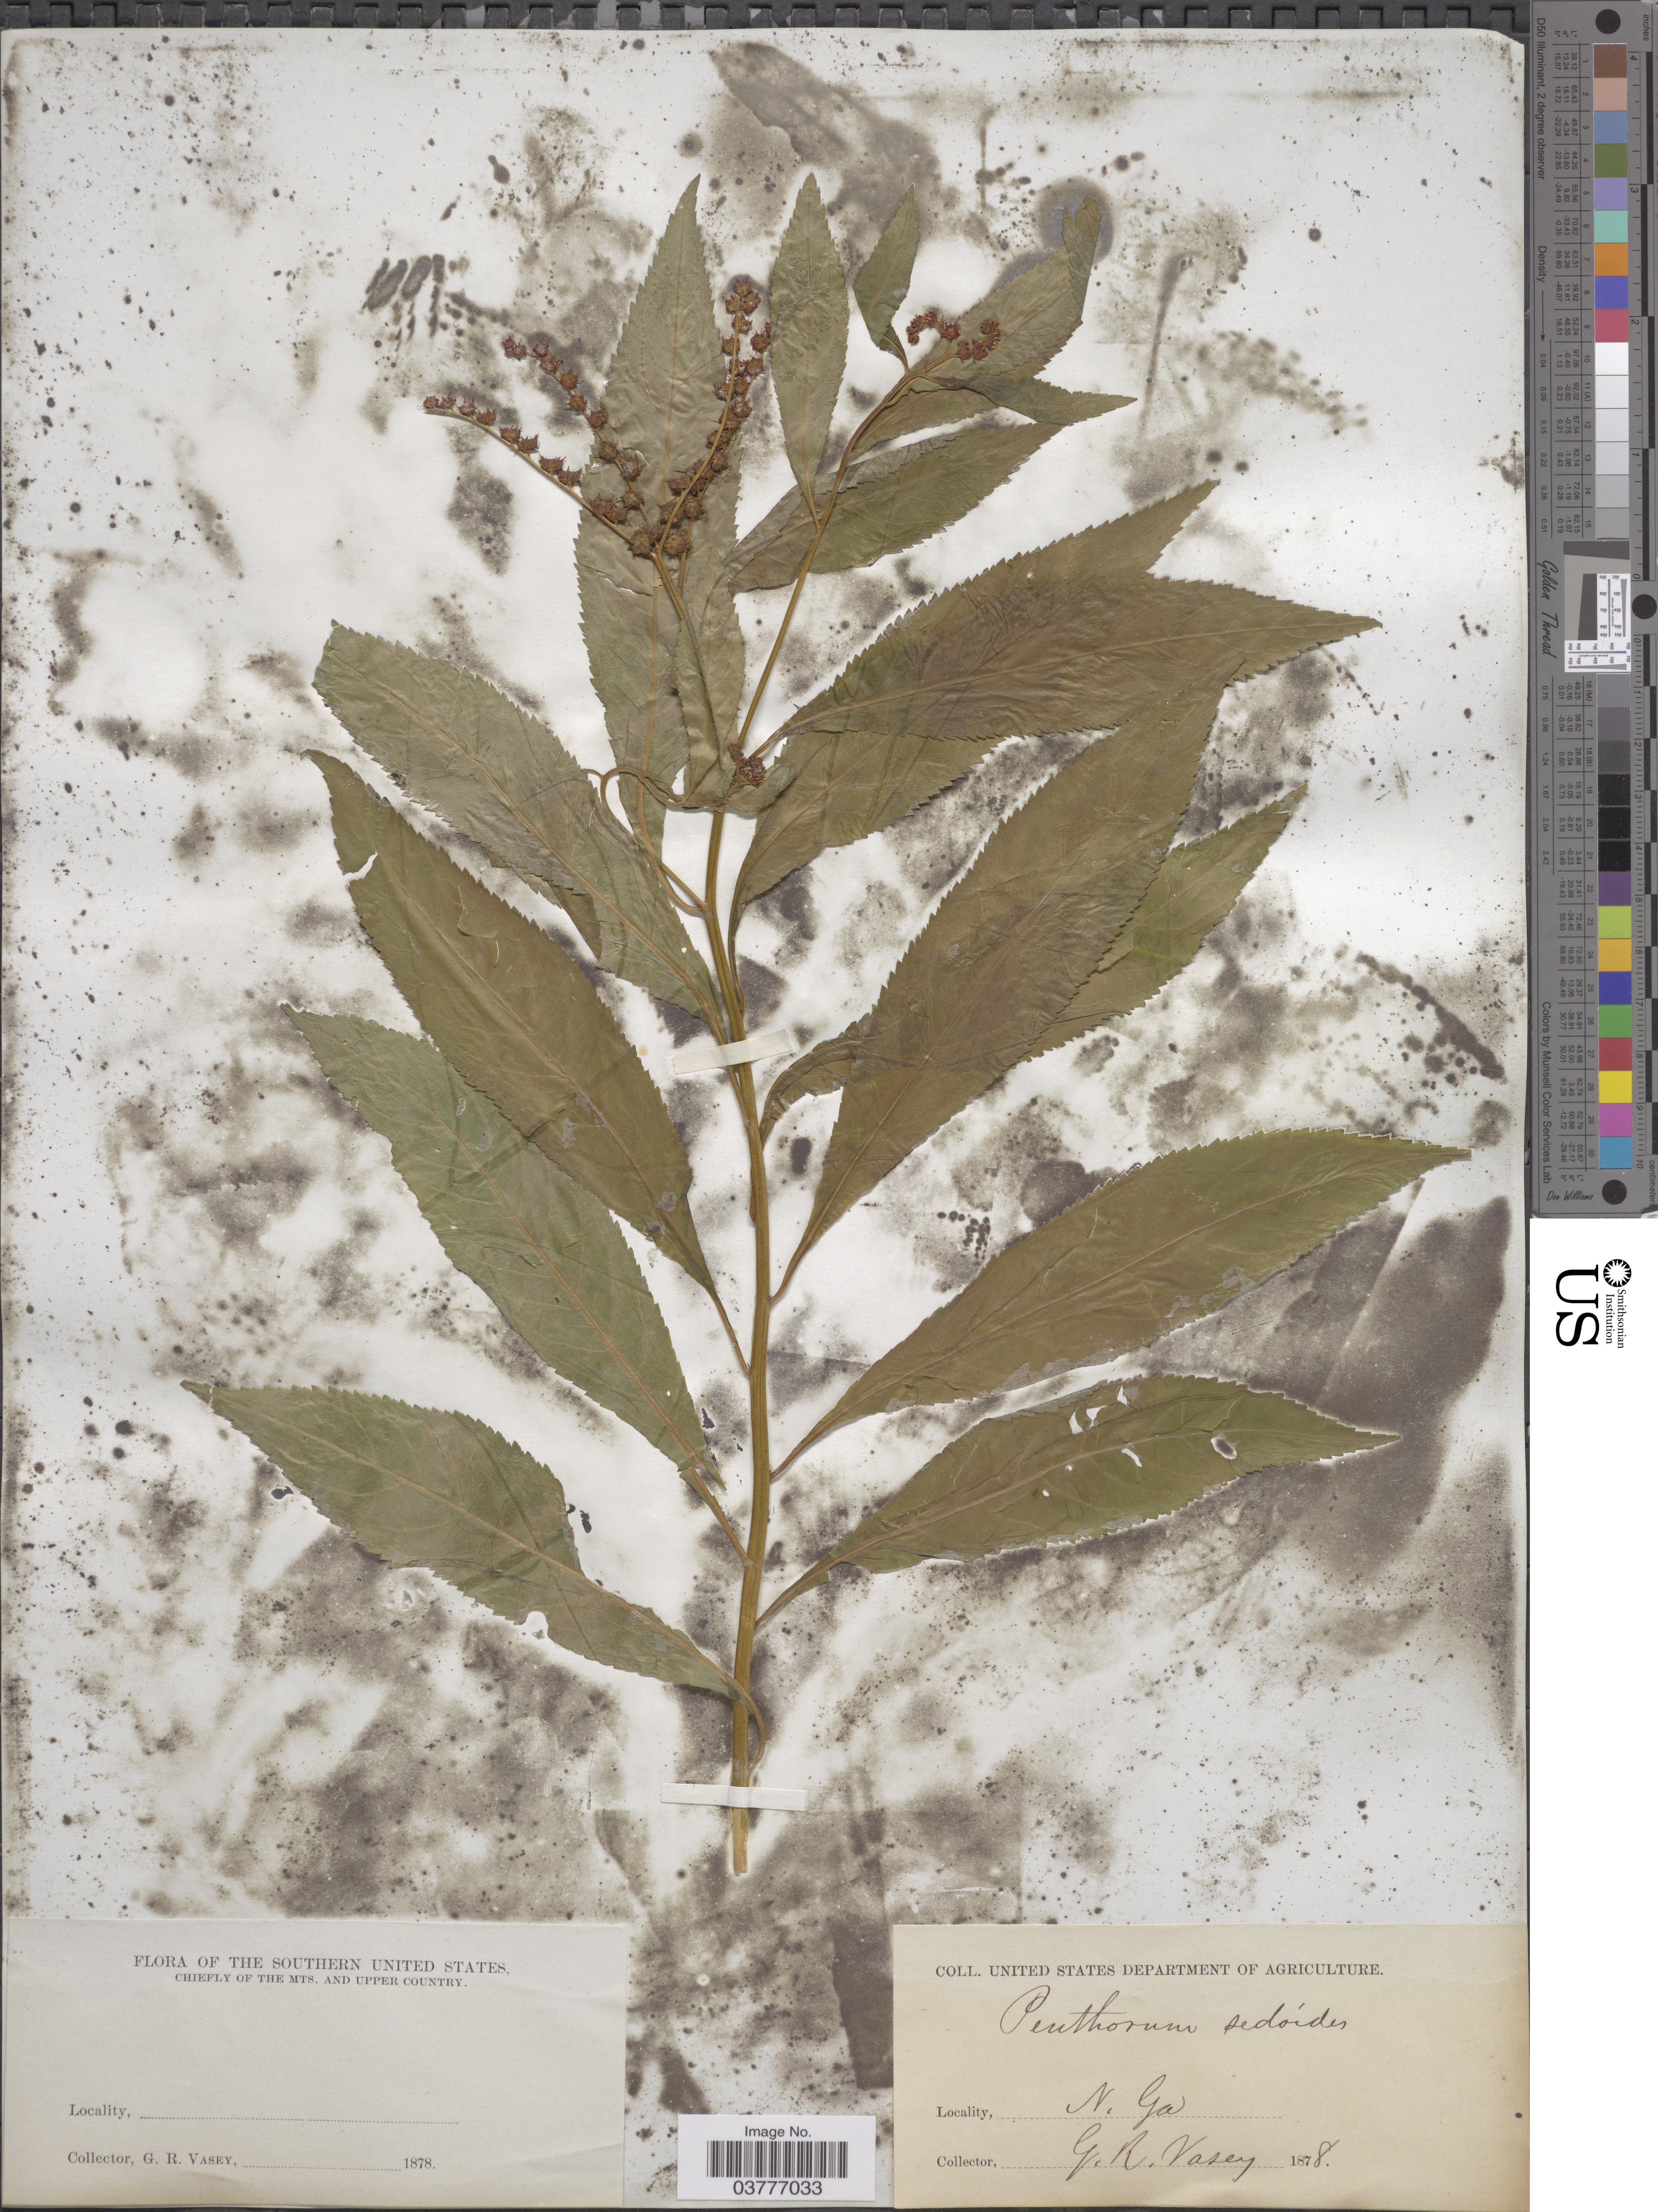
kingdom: Plantae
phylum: Tracheophyta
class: Magnoliopsida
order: Saxifragales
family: Penthoraceae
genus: Penthorum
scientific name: Penthorum sedoides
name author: L.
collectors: G. R. Vasey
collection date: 1878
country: United States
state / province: Georgia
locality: The Southern United States, chiefly of the Mts. and Upper County. N. Ga.